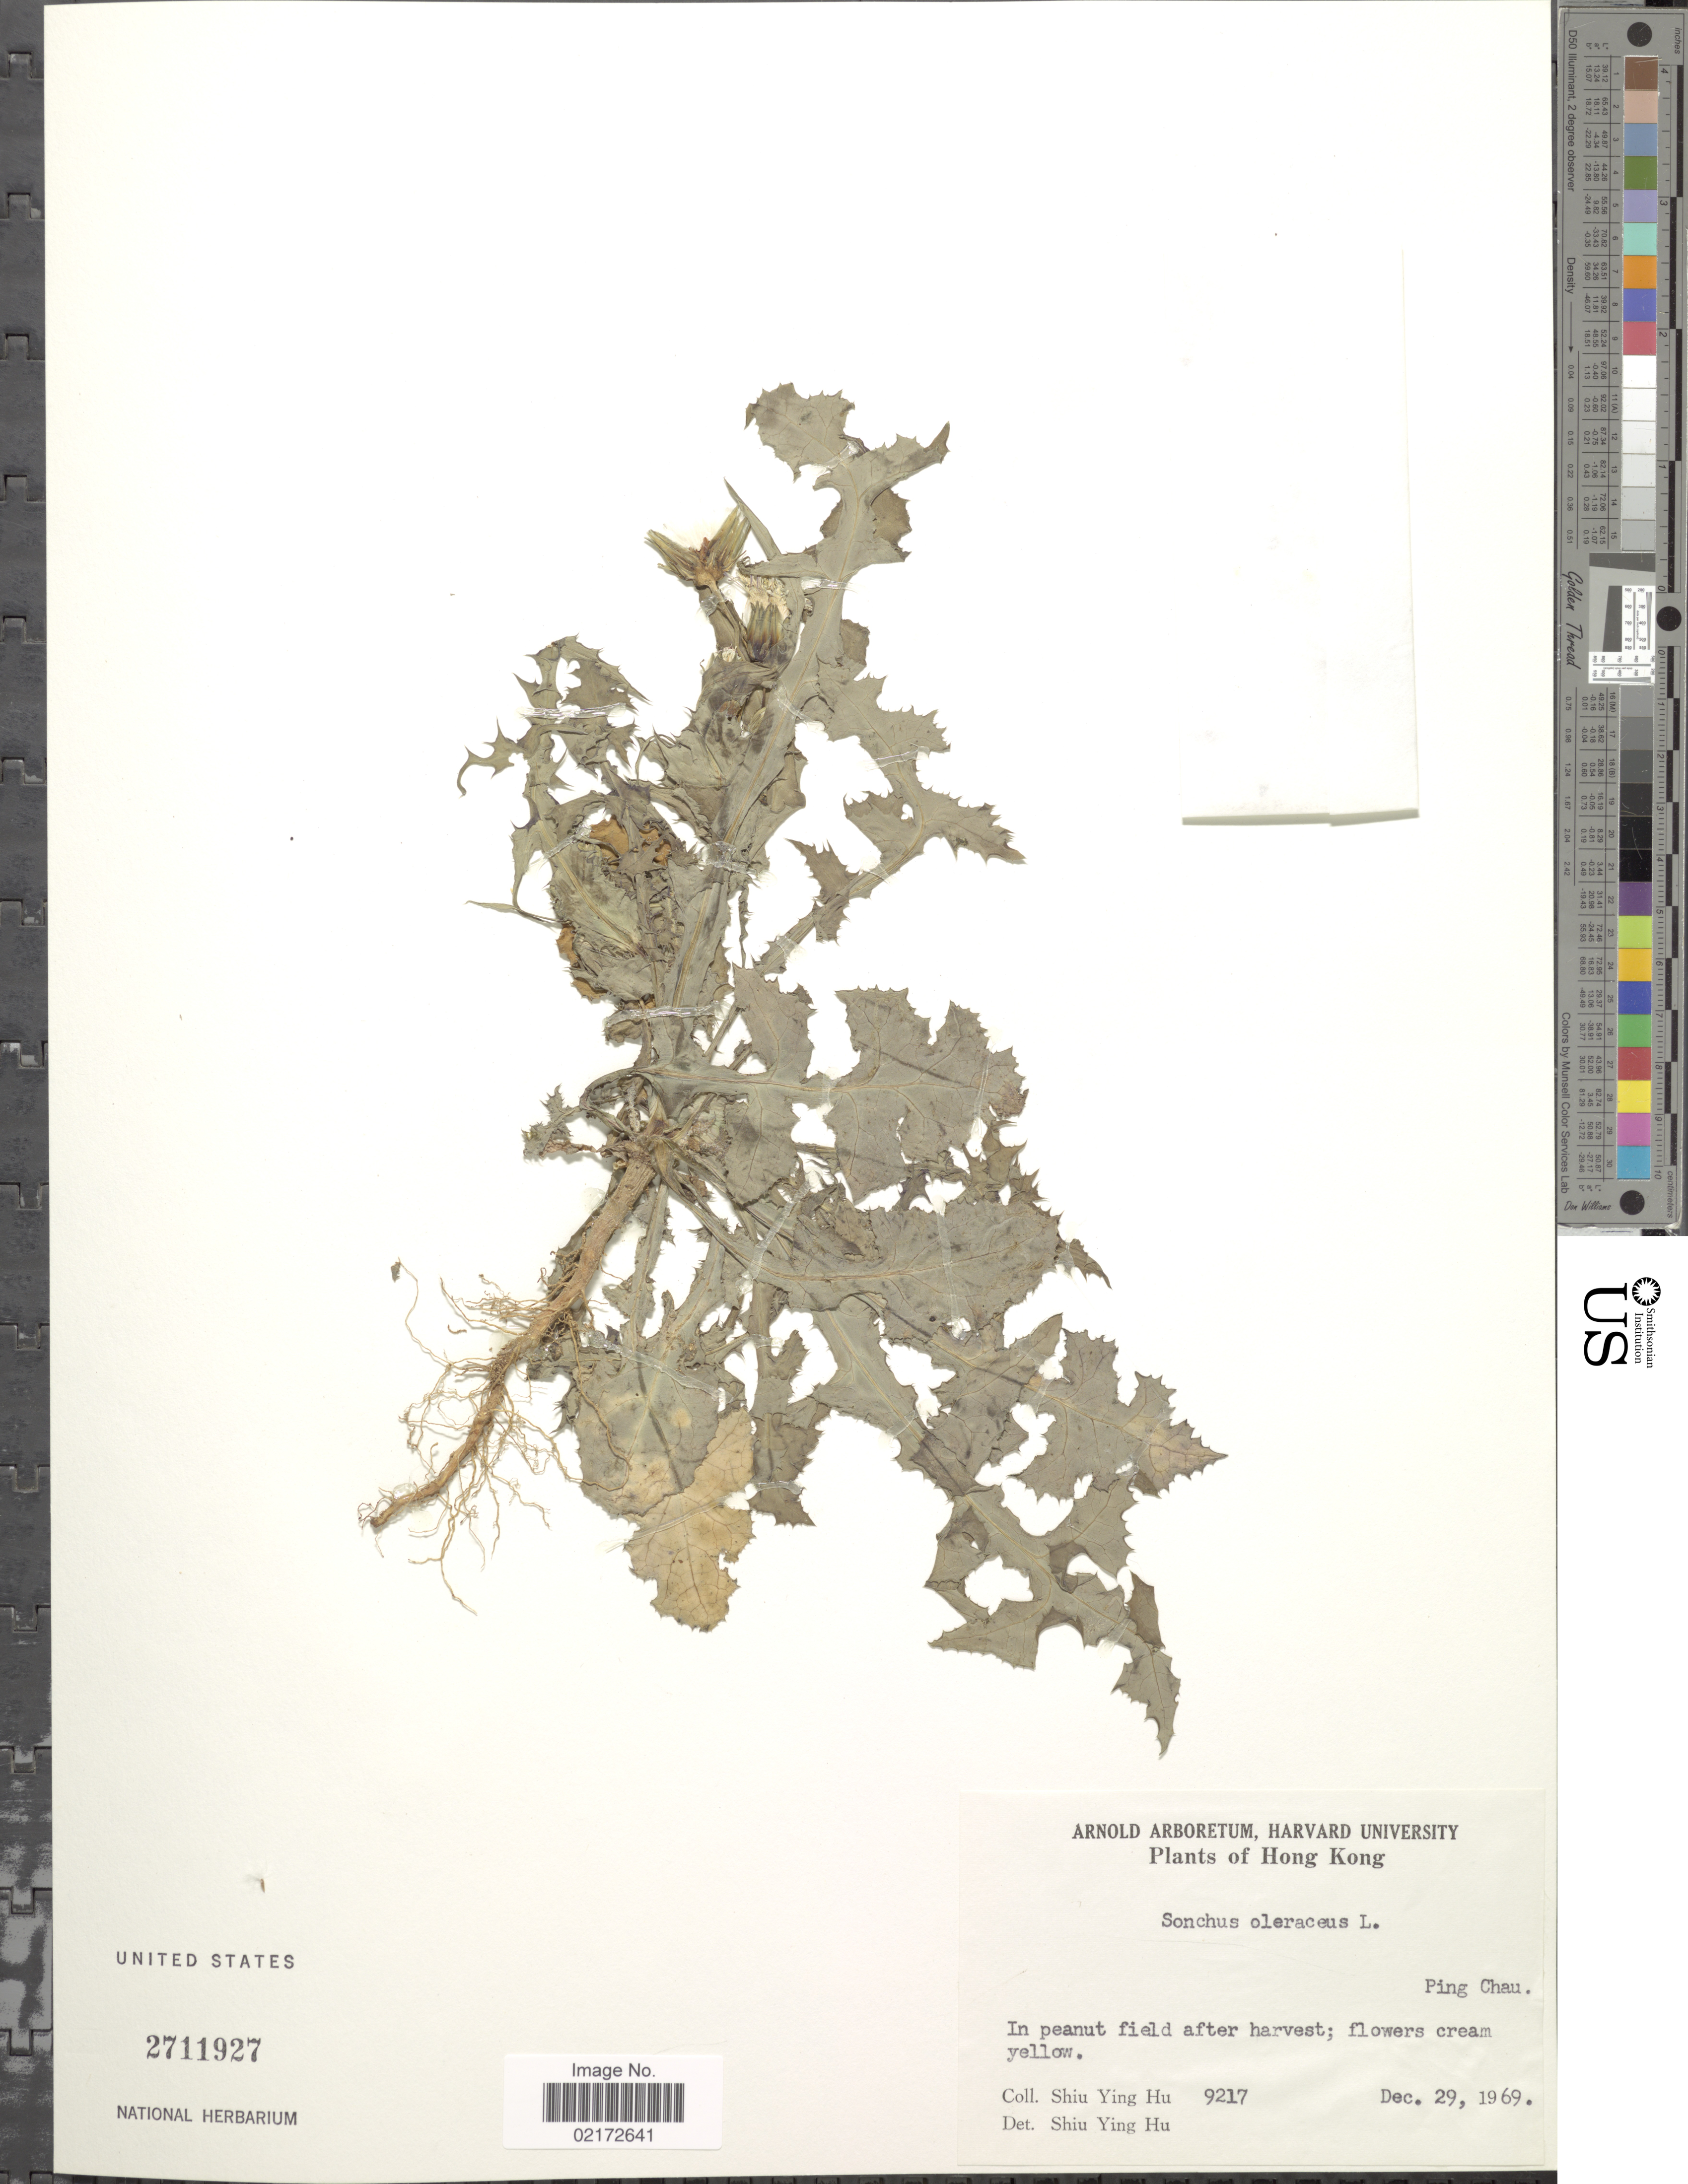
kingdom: Plantae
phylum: Tracheophyta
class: Magnoliopsida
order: Asterales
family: Asteraceae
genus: Sonchus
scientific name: Sonchus oleraceus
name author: L.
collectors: S. Y. Hu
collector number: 9217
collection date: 1969-12-29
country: China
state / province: Hong Kong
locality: Ping Chau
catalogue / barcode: US 2711927